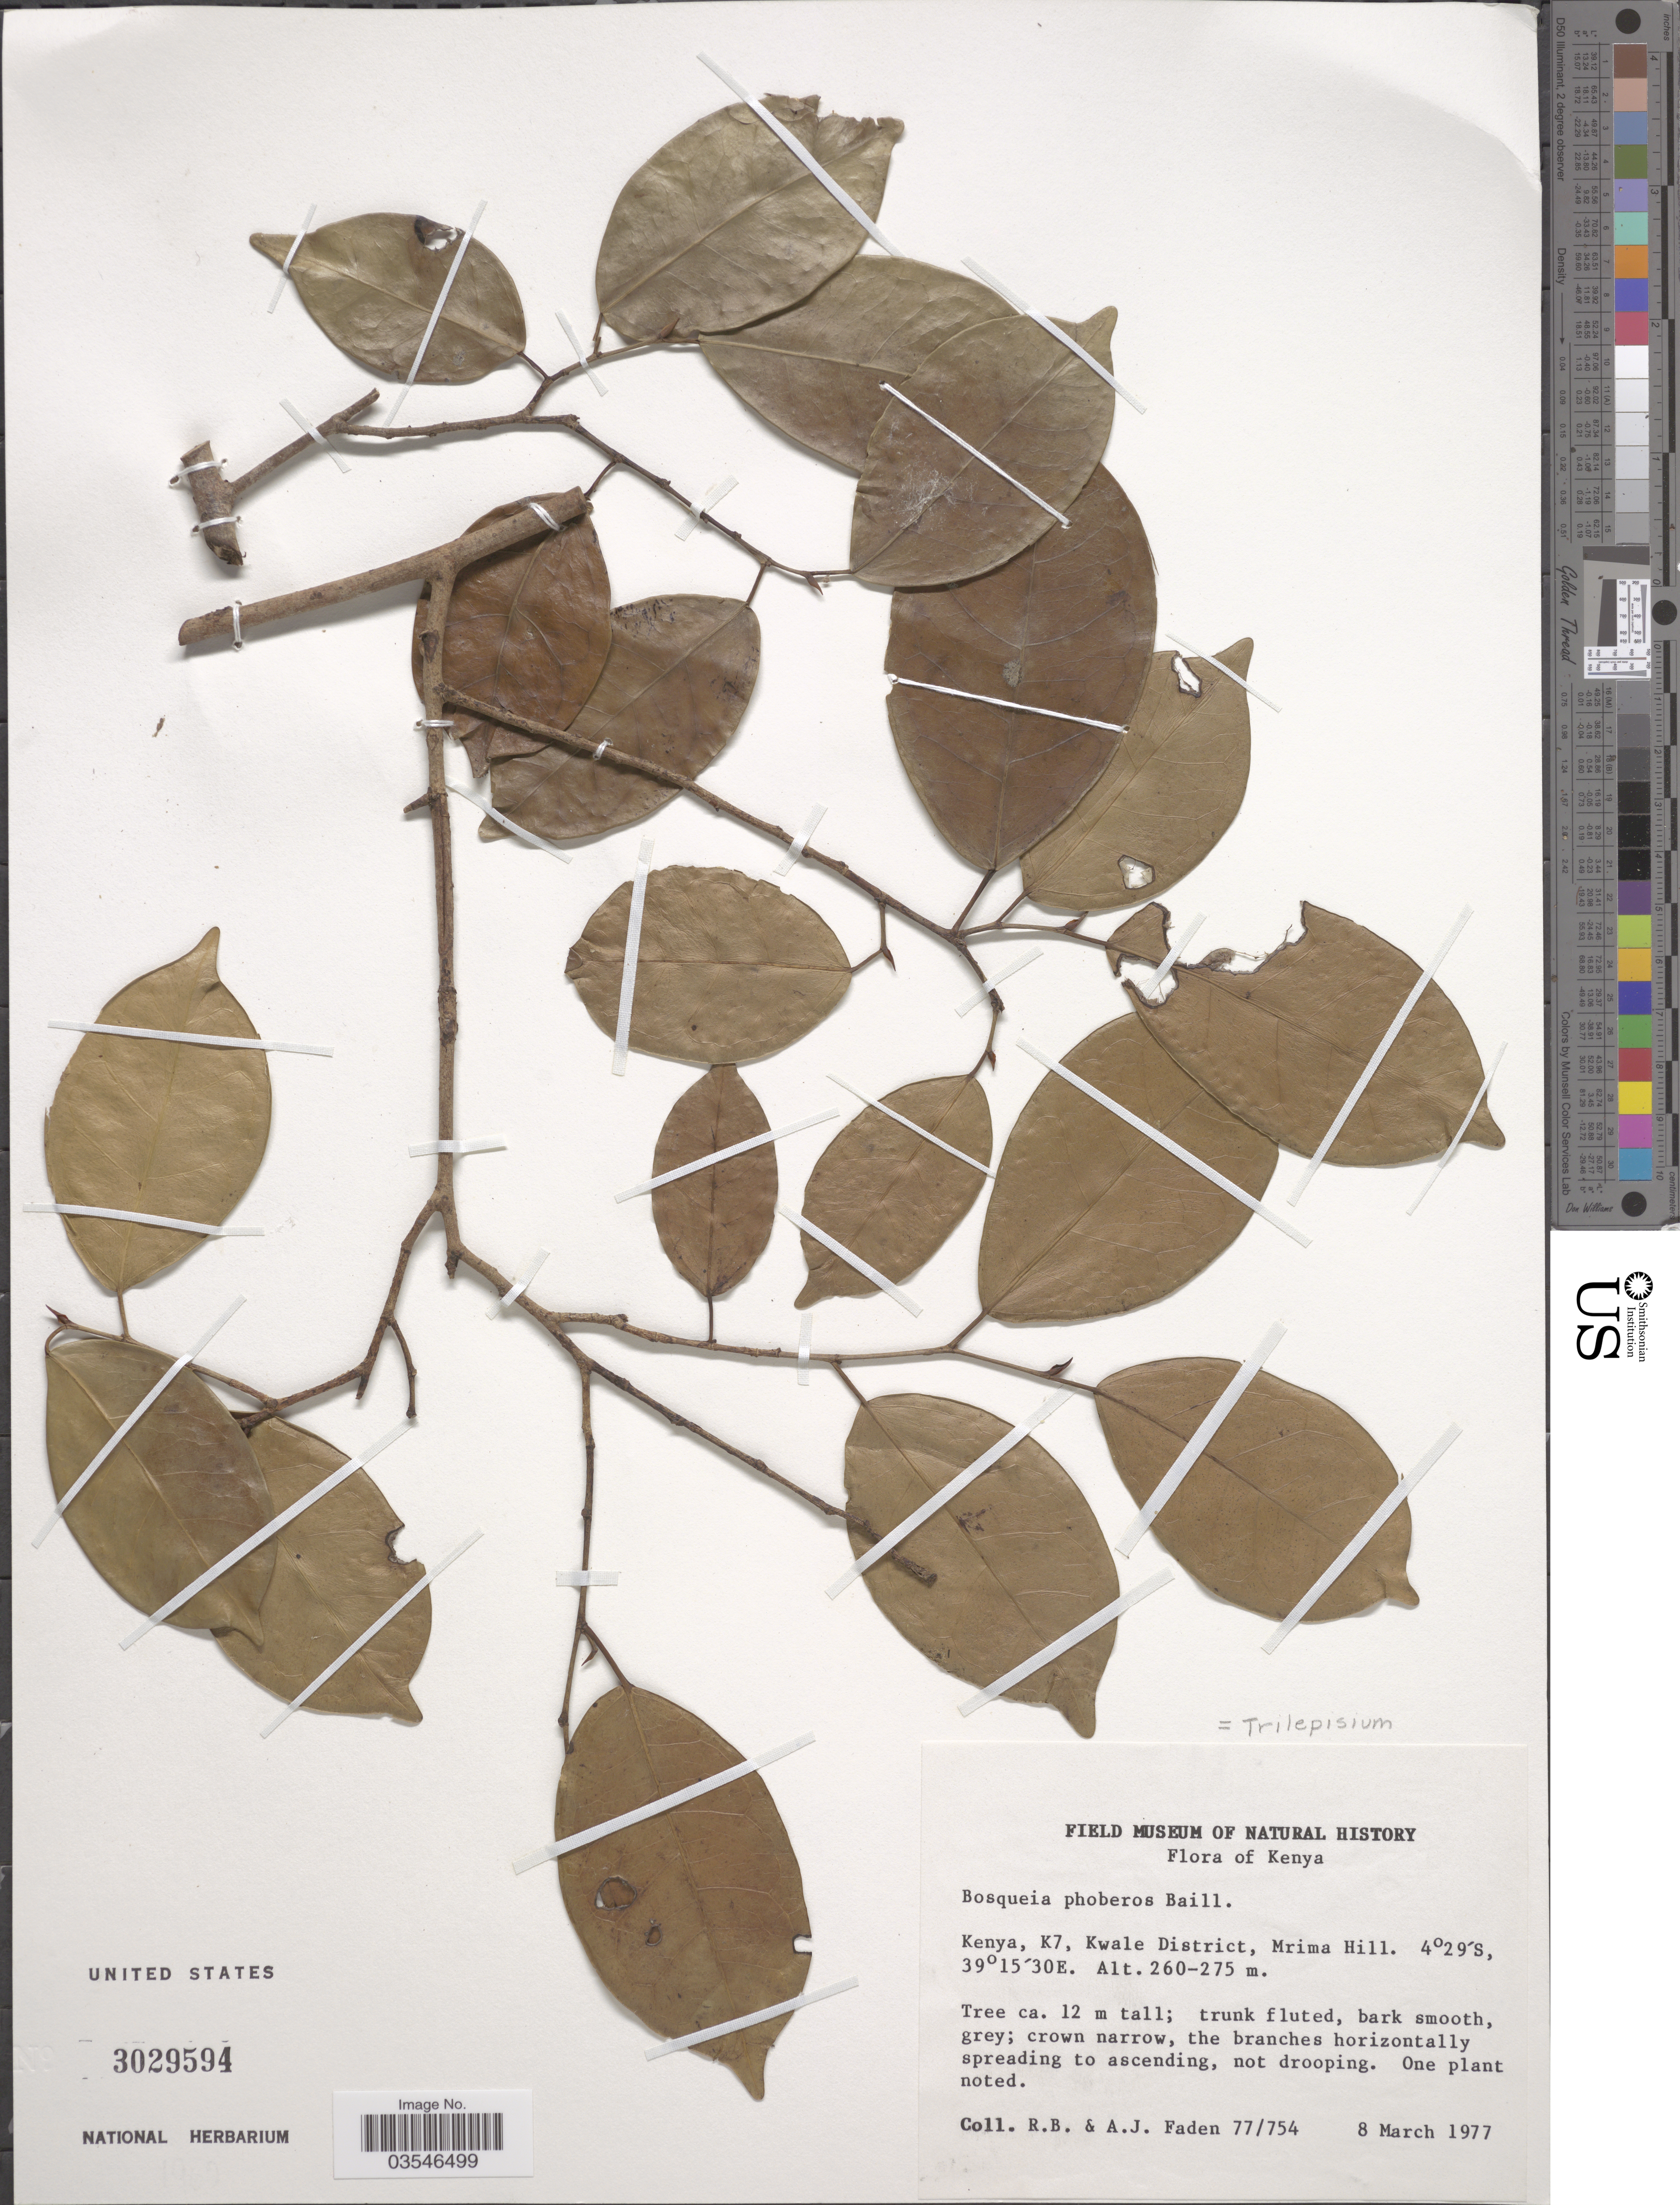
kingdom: Plantae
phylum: Tracheophyta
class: Magnoliopsida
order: Rosales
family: Moraceae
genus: Trilepisium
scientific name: Trilepisium madagascariense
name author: DC.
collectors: R. B. Faden & A. J. Faden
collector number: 77/754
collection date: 1977-03-08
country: Kenya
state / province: Kwale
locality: K7, Kwale District, Mrima Hill.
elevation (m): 260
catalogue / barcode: US 3029594